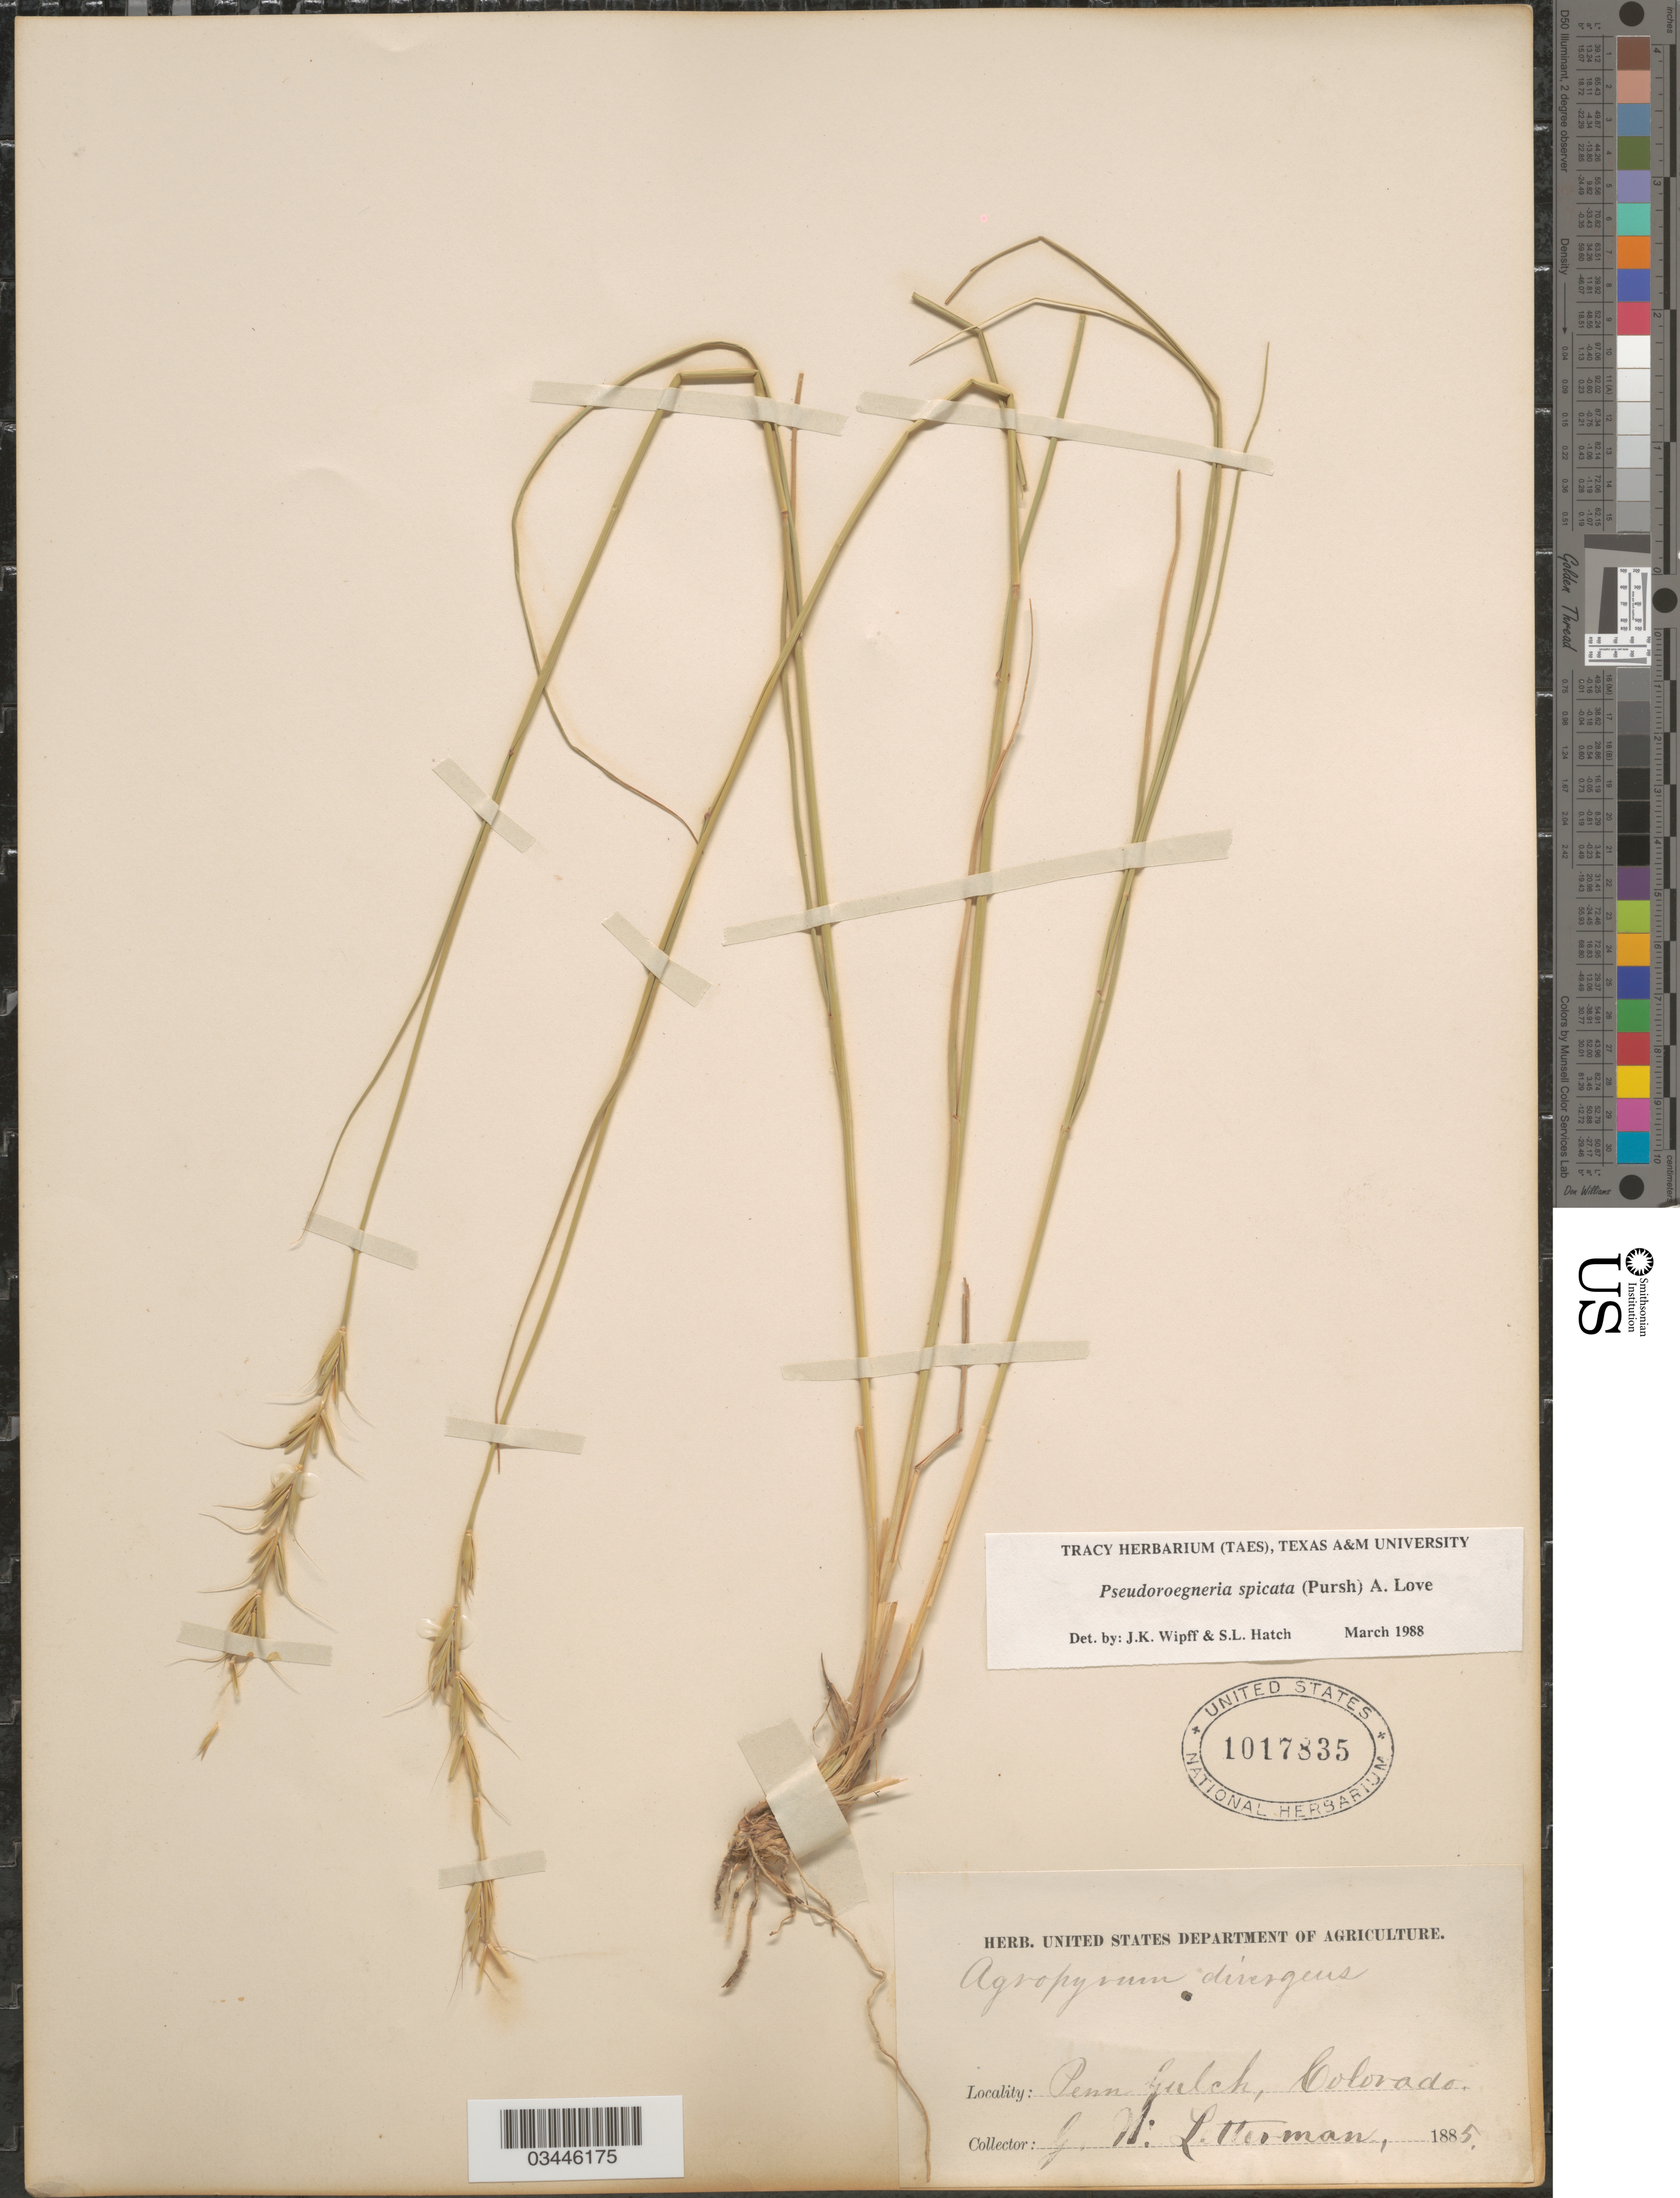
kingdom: Plantae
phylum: Tracheophyta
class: Liliopsida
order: Poales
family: Poaceae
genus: Pseudoroegneria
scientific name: Pseudoroegneria spicata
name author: (Pursh) Á. Löve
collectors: G. W. Letterman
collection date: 1885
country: United States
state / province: Colorado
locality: Penn Gulch.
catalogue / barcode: US 1017835